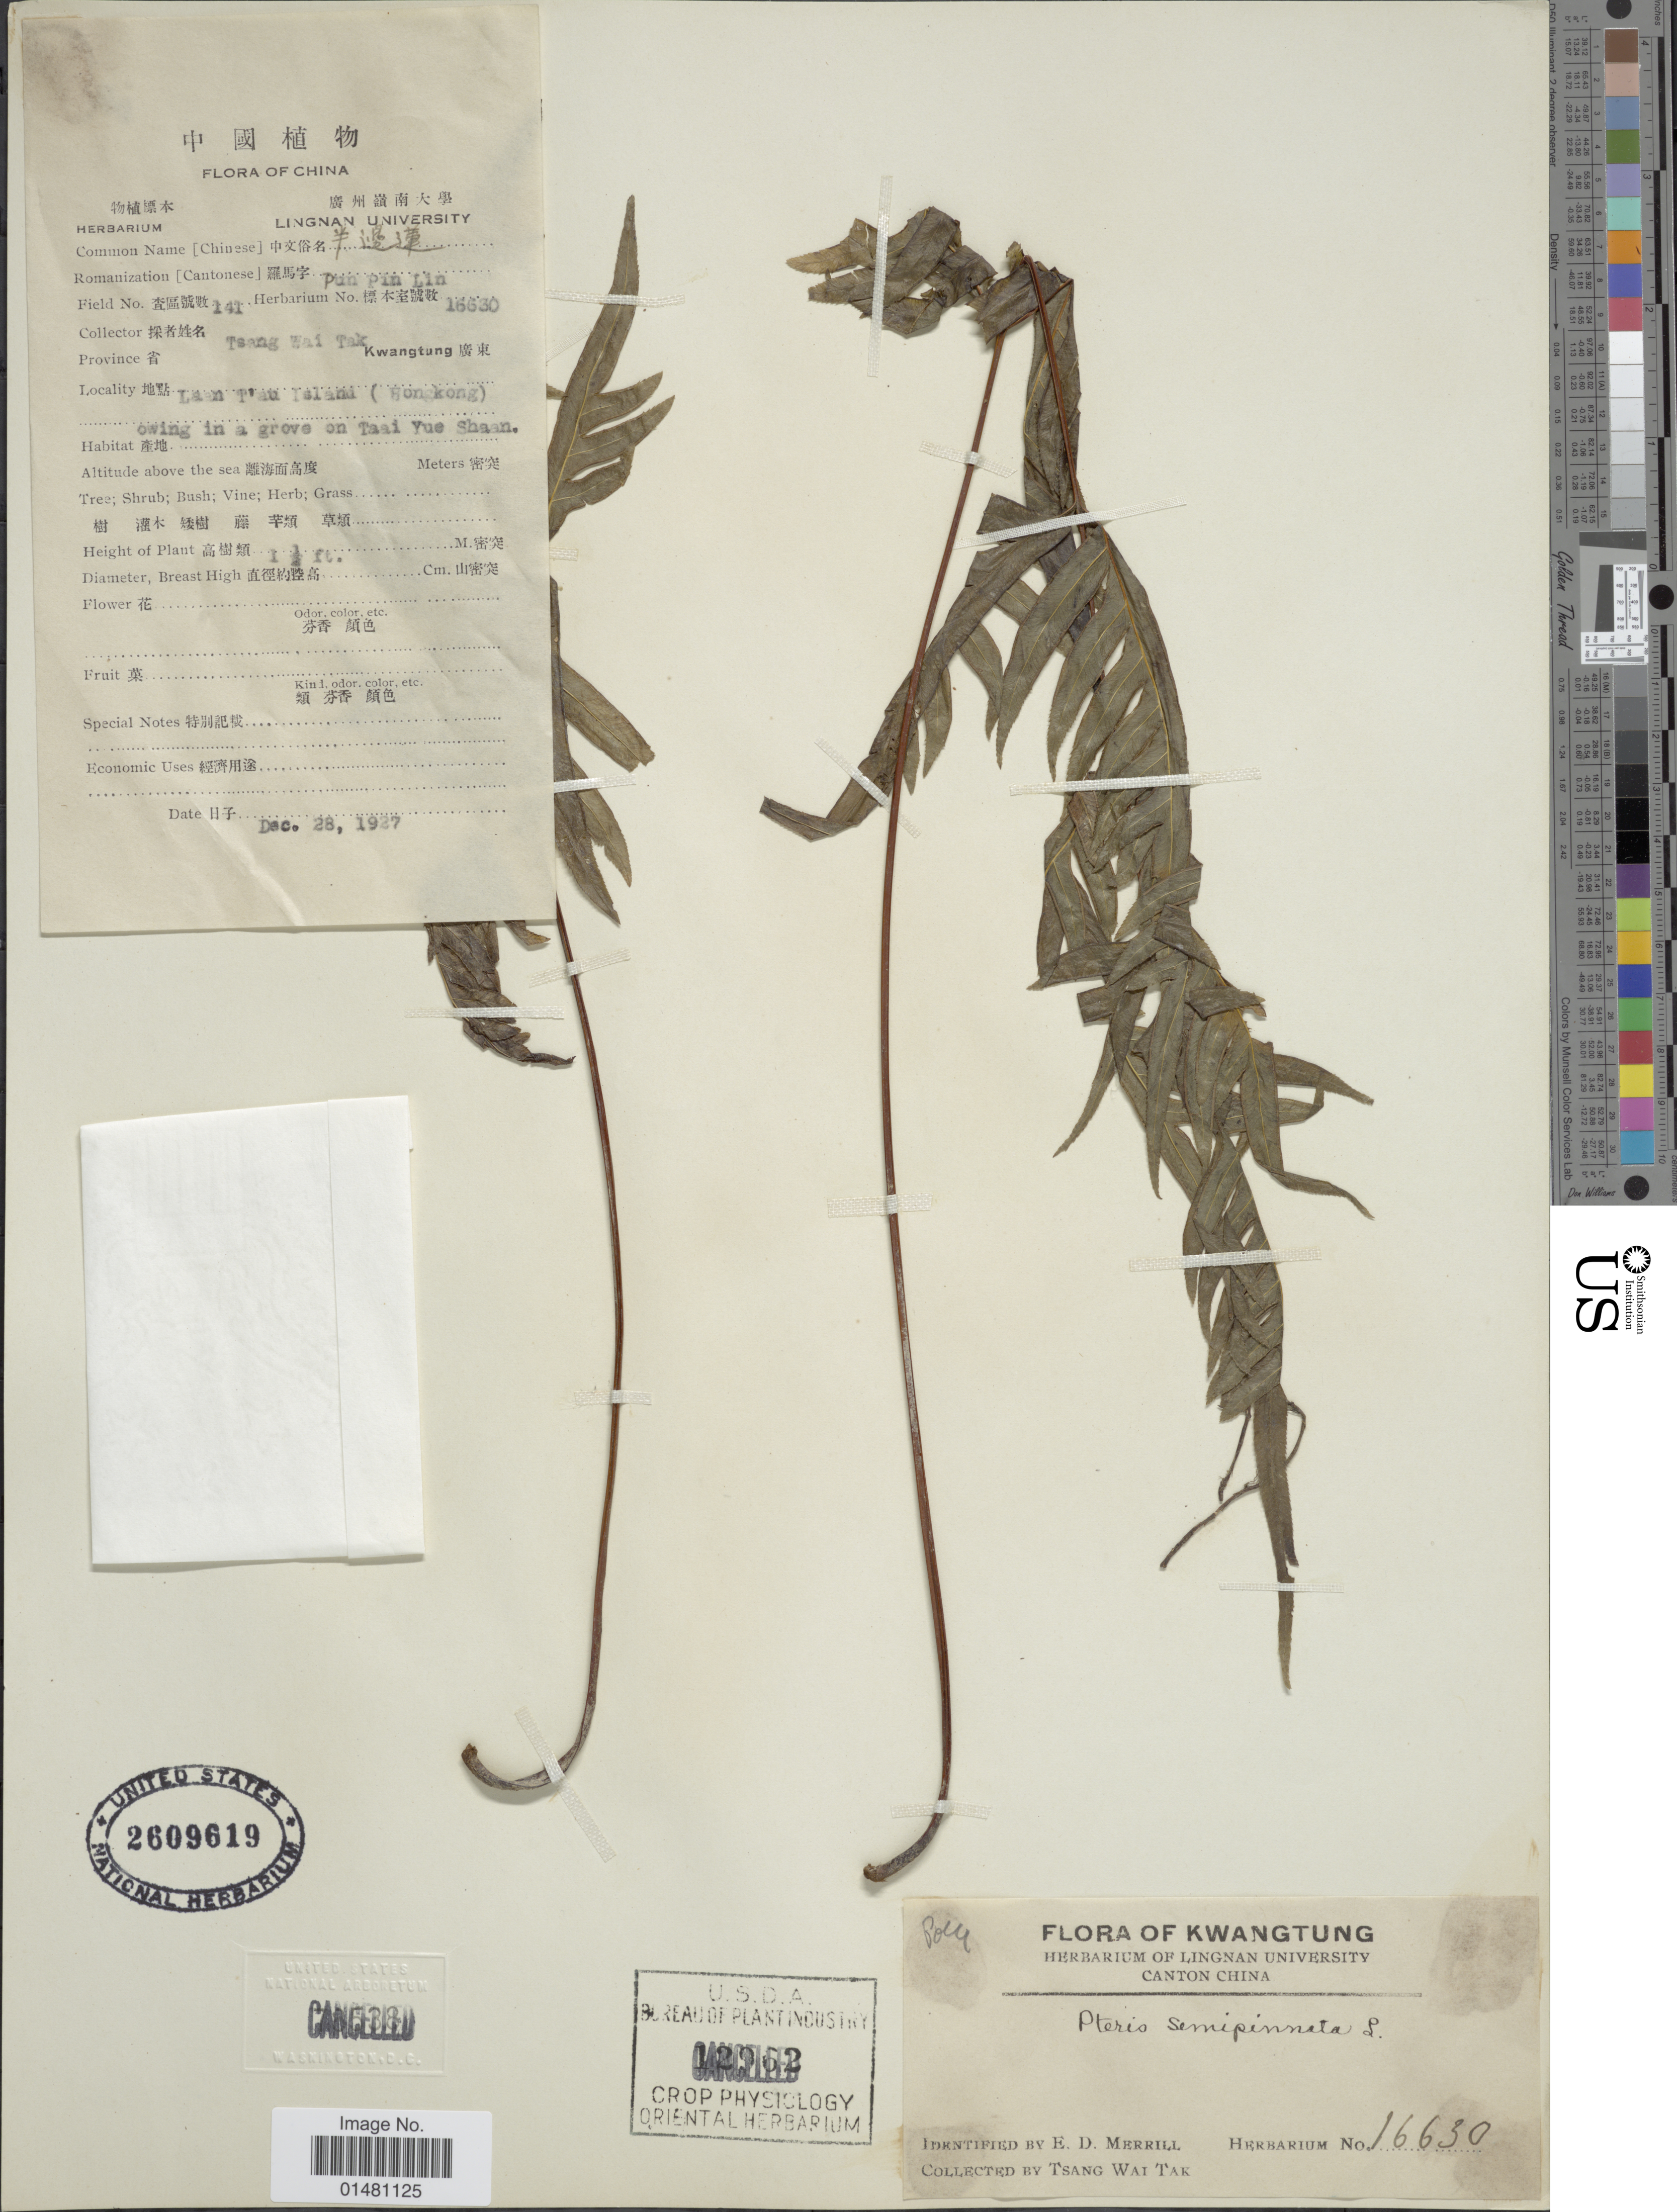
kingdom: Plantae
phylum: Tracheophyta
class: Polypodiopsida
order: Polypodiales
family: Pteridaceae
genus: Pteris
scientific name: Pteris semipinnata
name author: L.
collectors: W. T. Tsang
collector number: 141/16630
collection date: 1927-12-28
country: China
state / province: Guangdong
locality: Province Kwangtung, Laan T'au Taland (Hongkong) owing in a grove on Taai Yue Shaan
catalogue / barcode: US 2609619